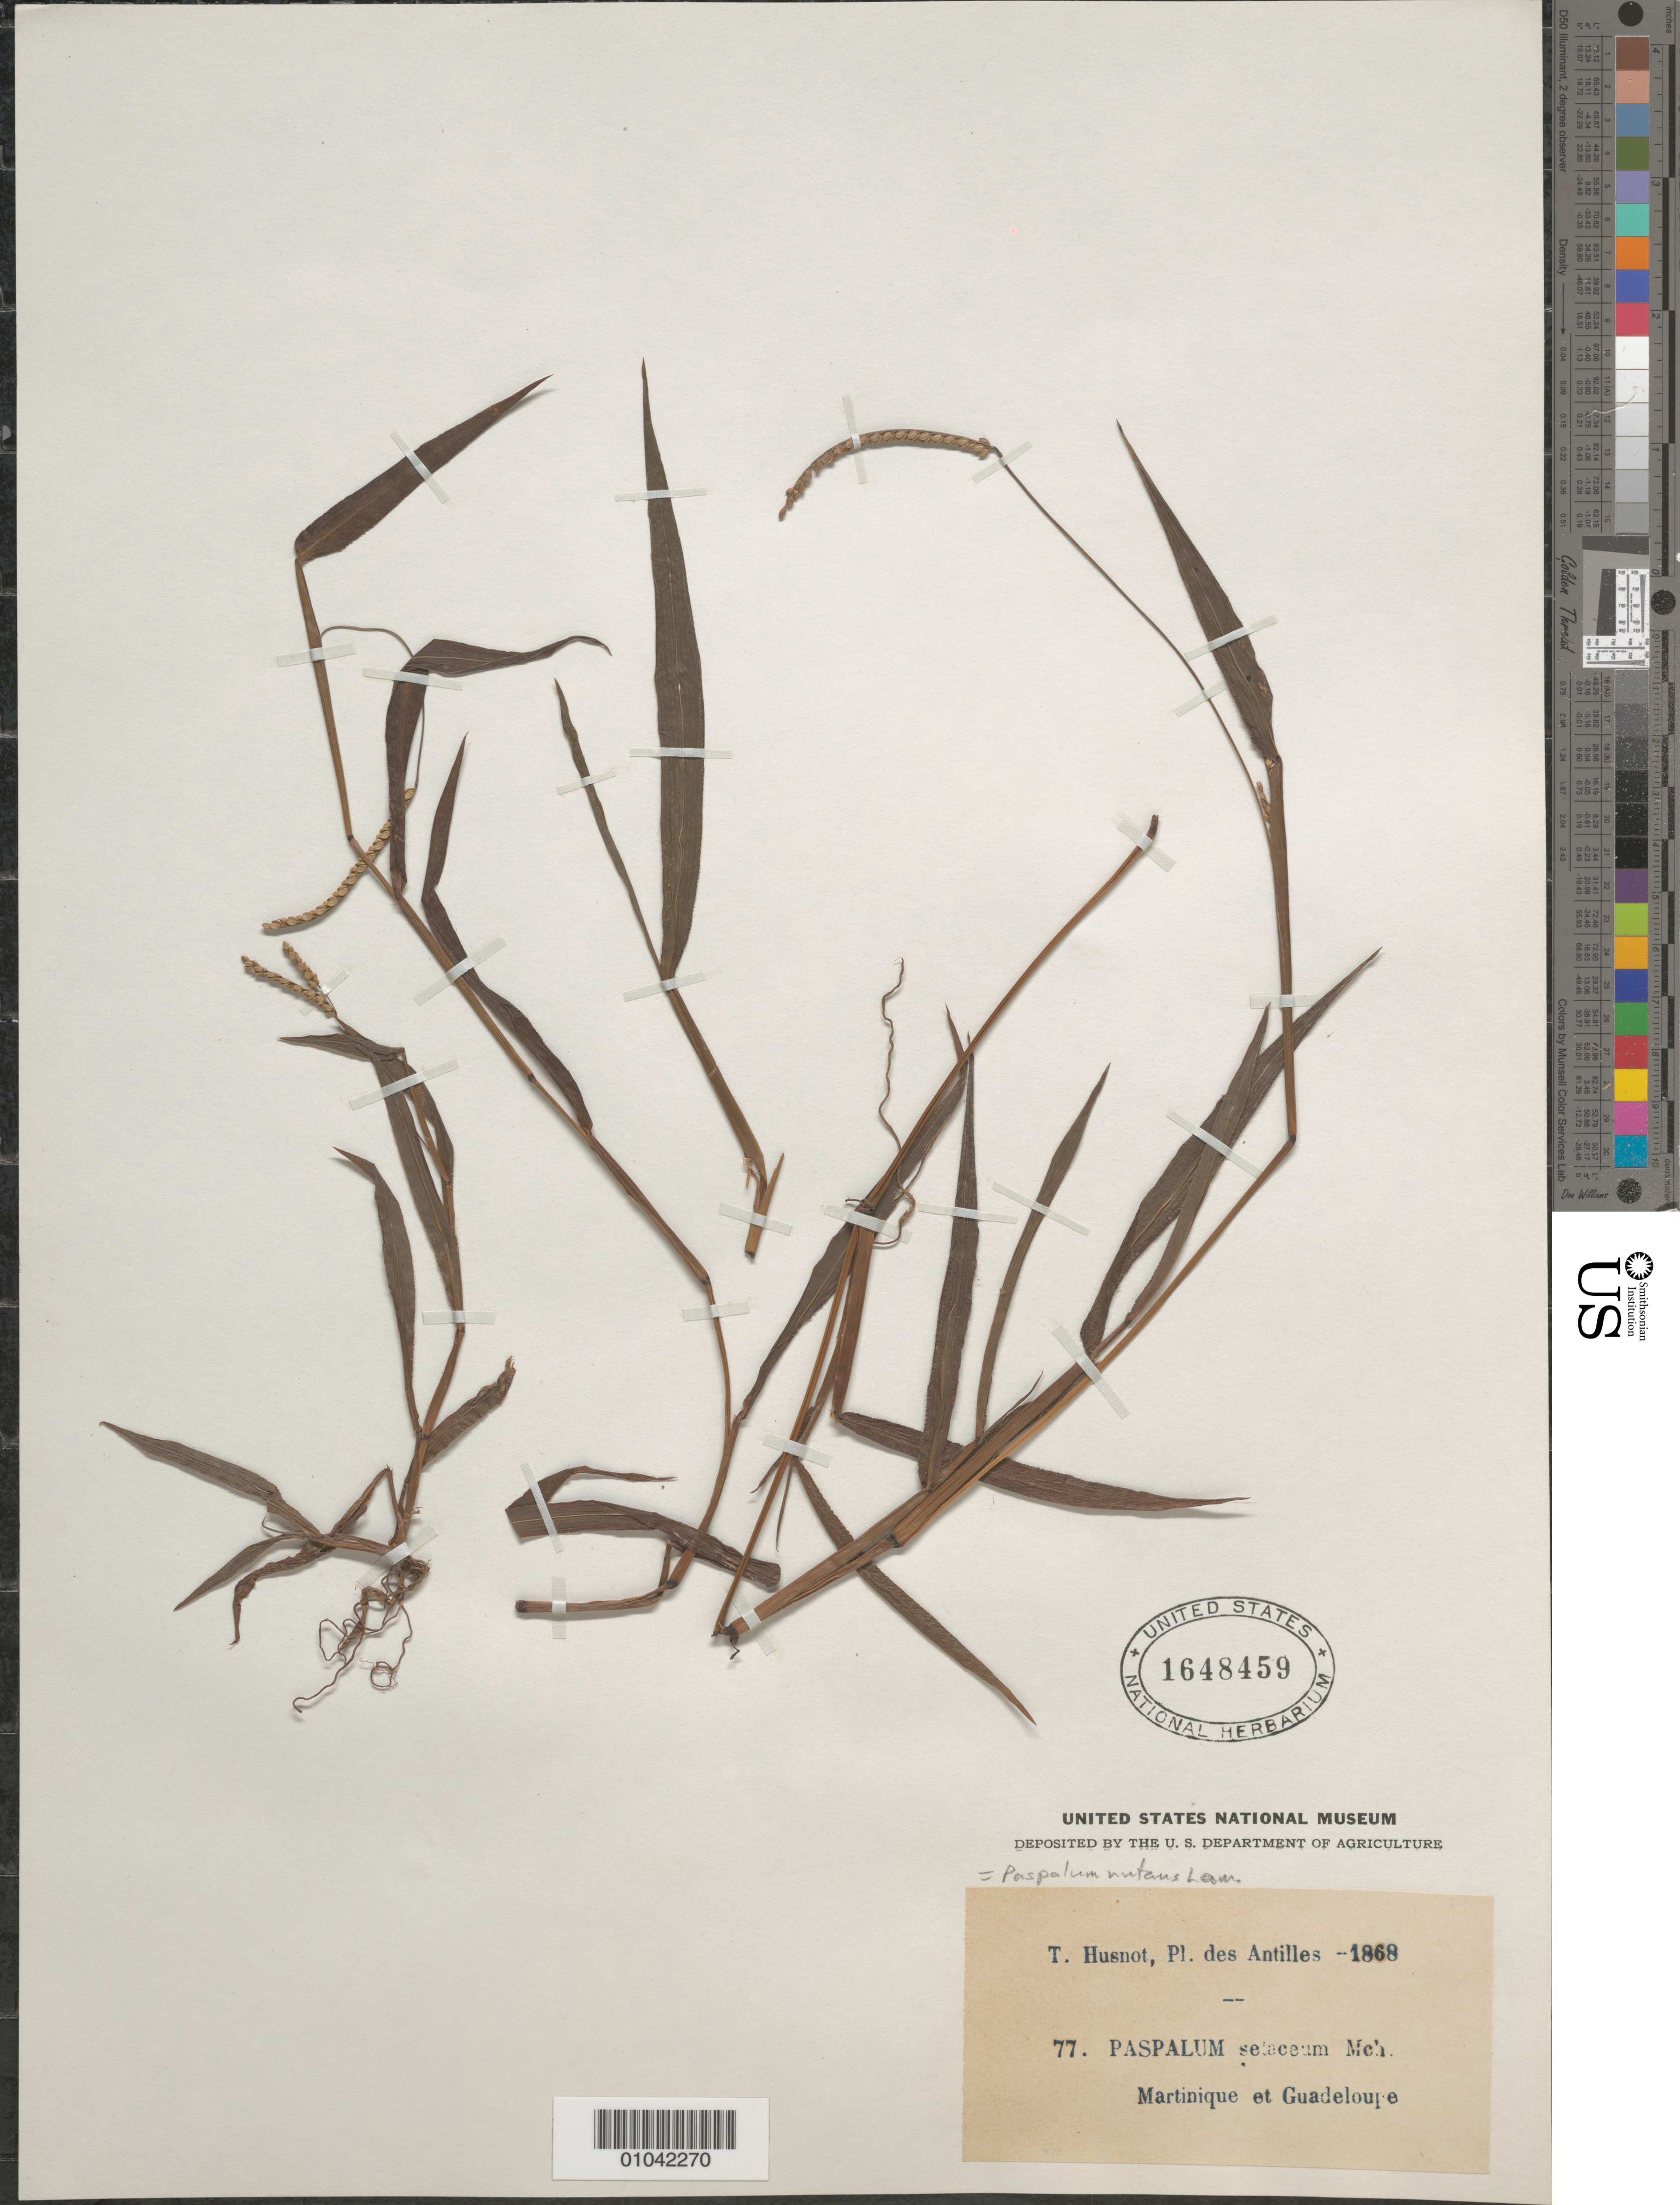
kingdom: Plantae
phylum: Tracheophyta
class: Liliopsida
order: Poales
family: Poaceae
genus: Paspalum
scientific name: Paspalum nutans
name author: Lam.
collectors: P. T. Husnot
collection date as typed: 1868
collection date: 1868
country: Martinique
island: Martinique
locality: Martinique et Guadeloupe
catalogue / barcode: US 1648459